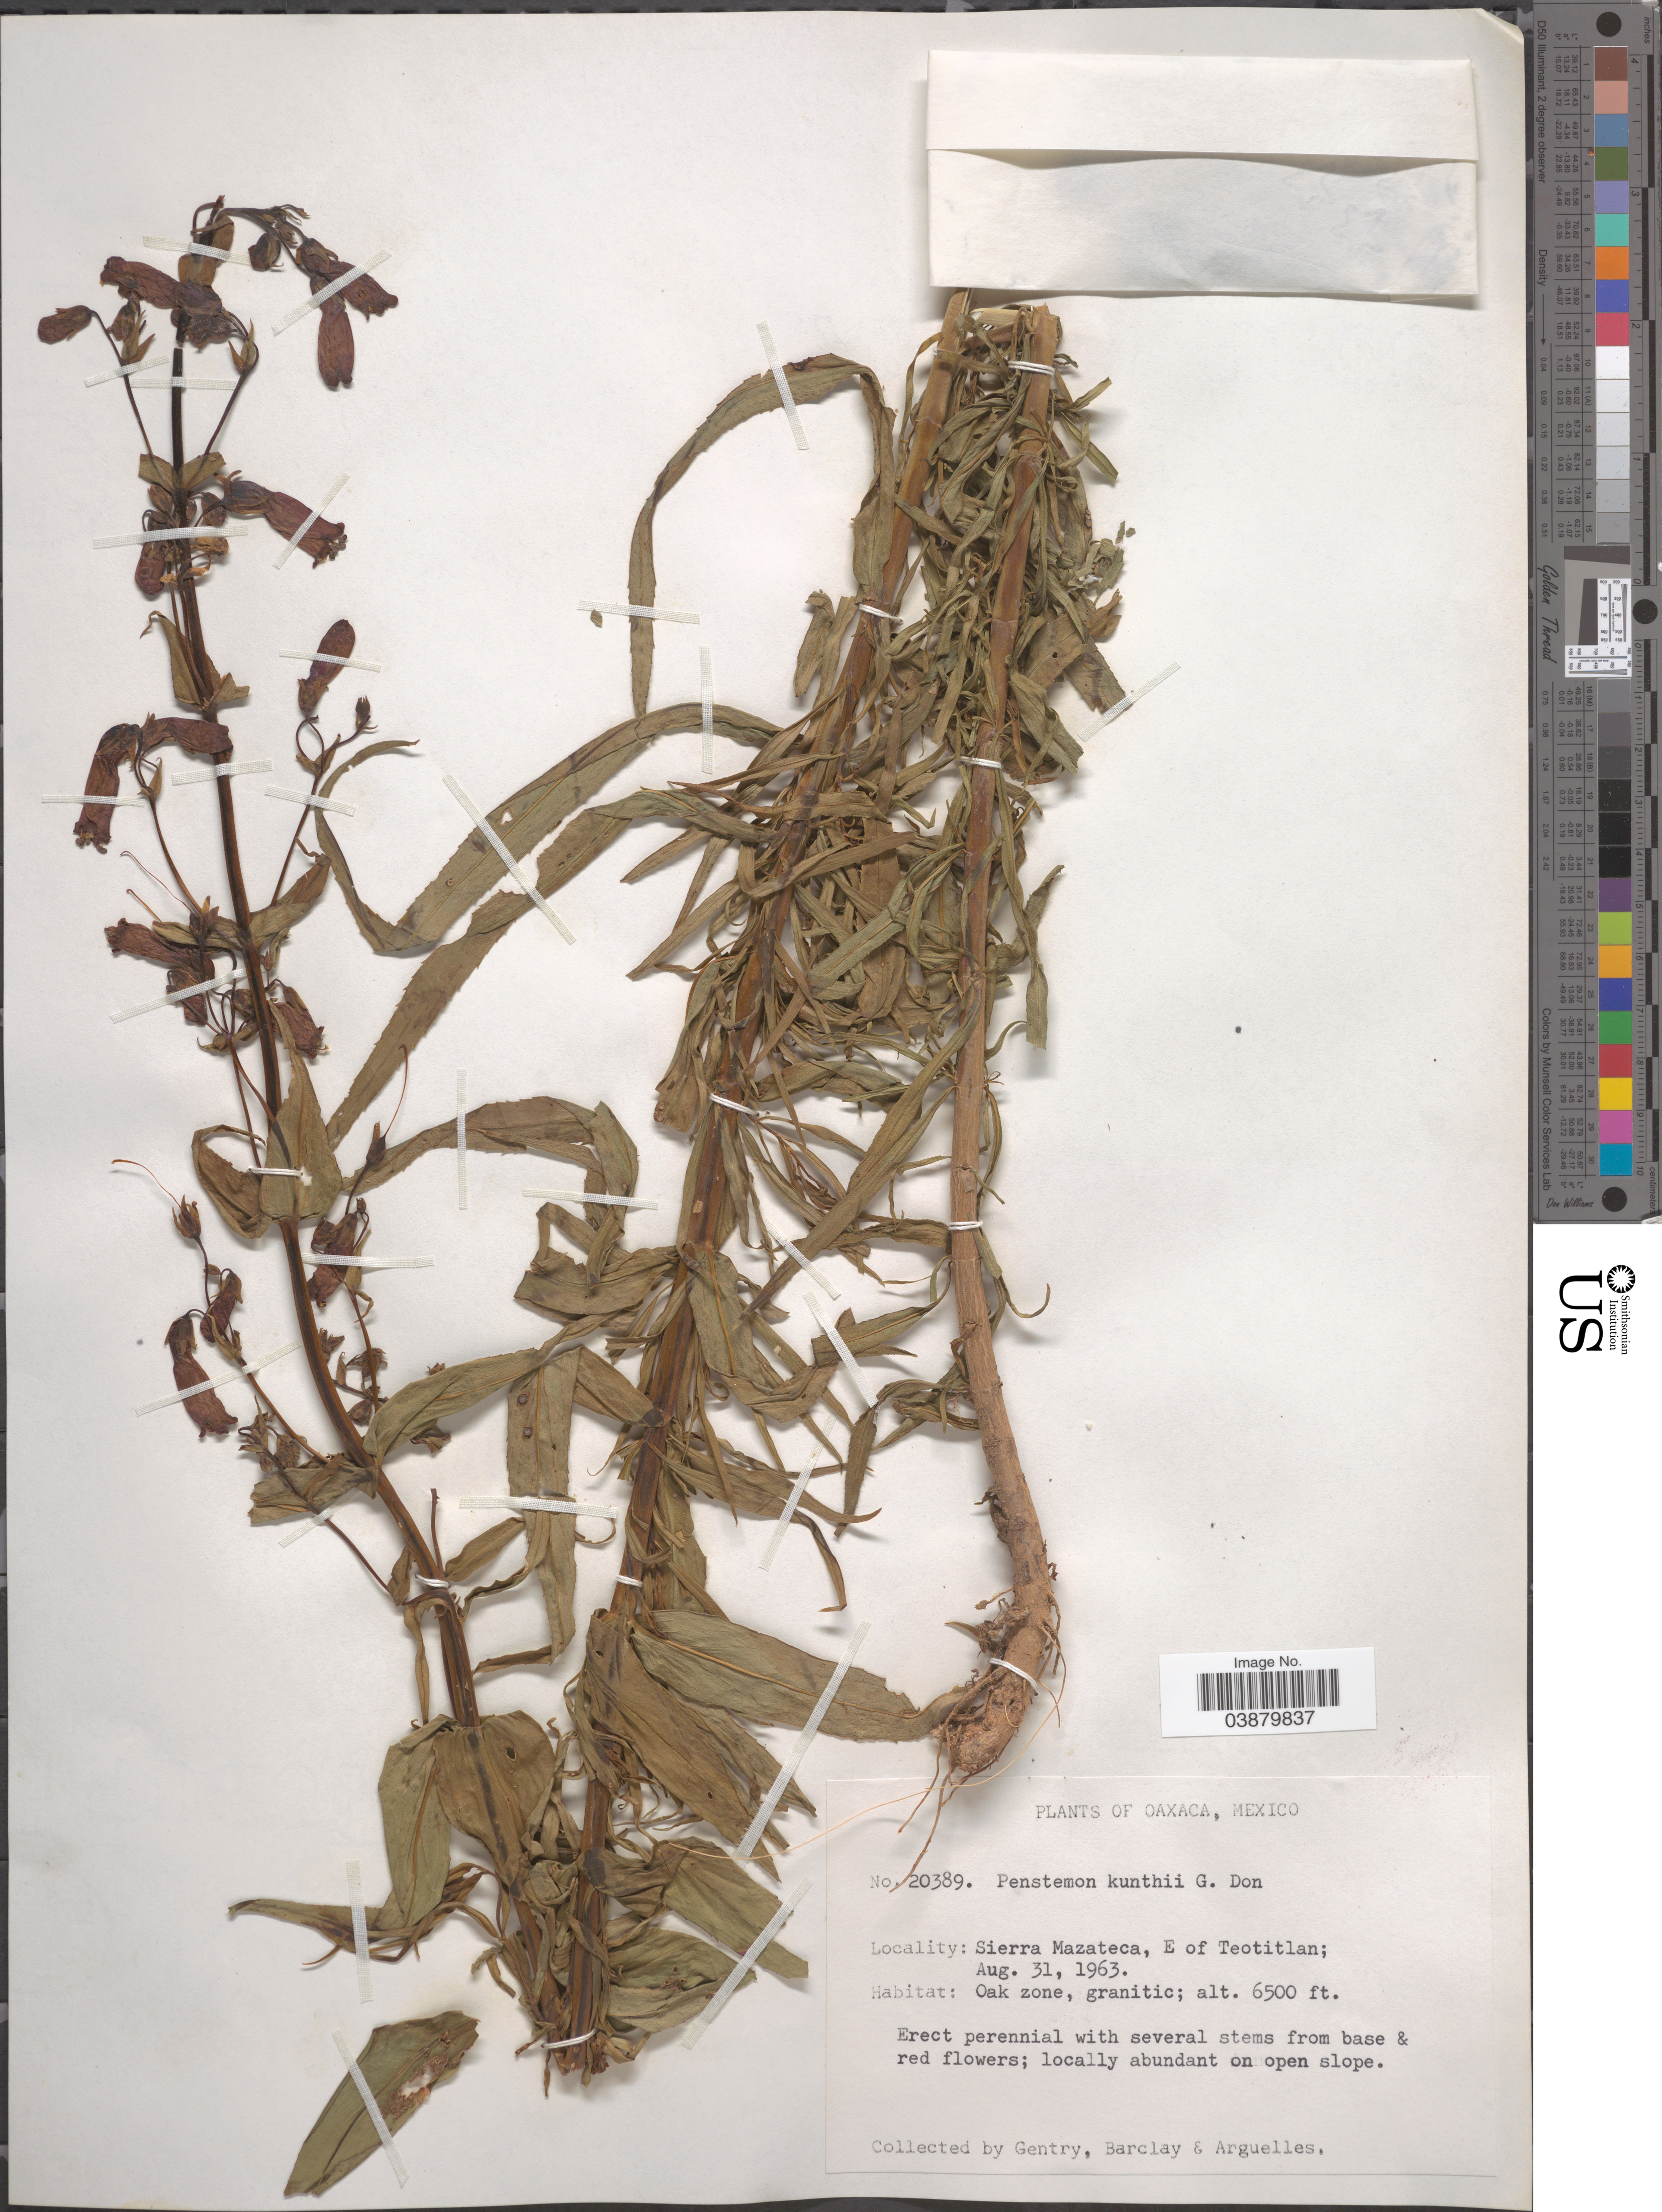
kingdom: Plantae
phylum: Tracheophyta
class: Magnoliopsida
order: Lamiales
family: Plantaginaceae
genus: Penstemon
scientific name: Penstemon kunthii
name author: G. Don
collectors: Gentry, --, -- Barclay & Arguelles, --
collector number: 20389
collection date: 1963-08-31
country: Mexico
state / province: Oaxaca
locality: Sierra Mazateca, E of Teotitlan.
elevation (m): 1981